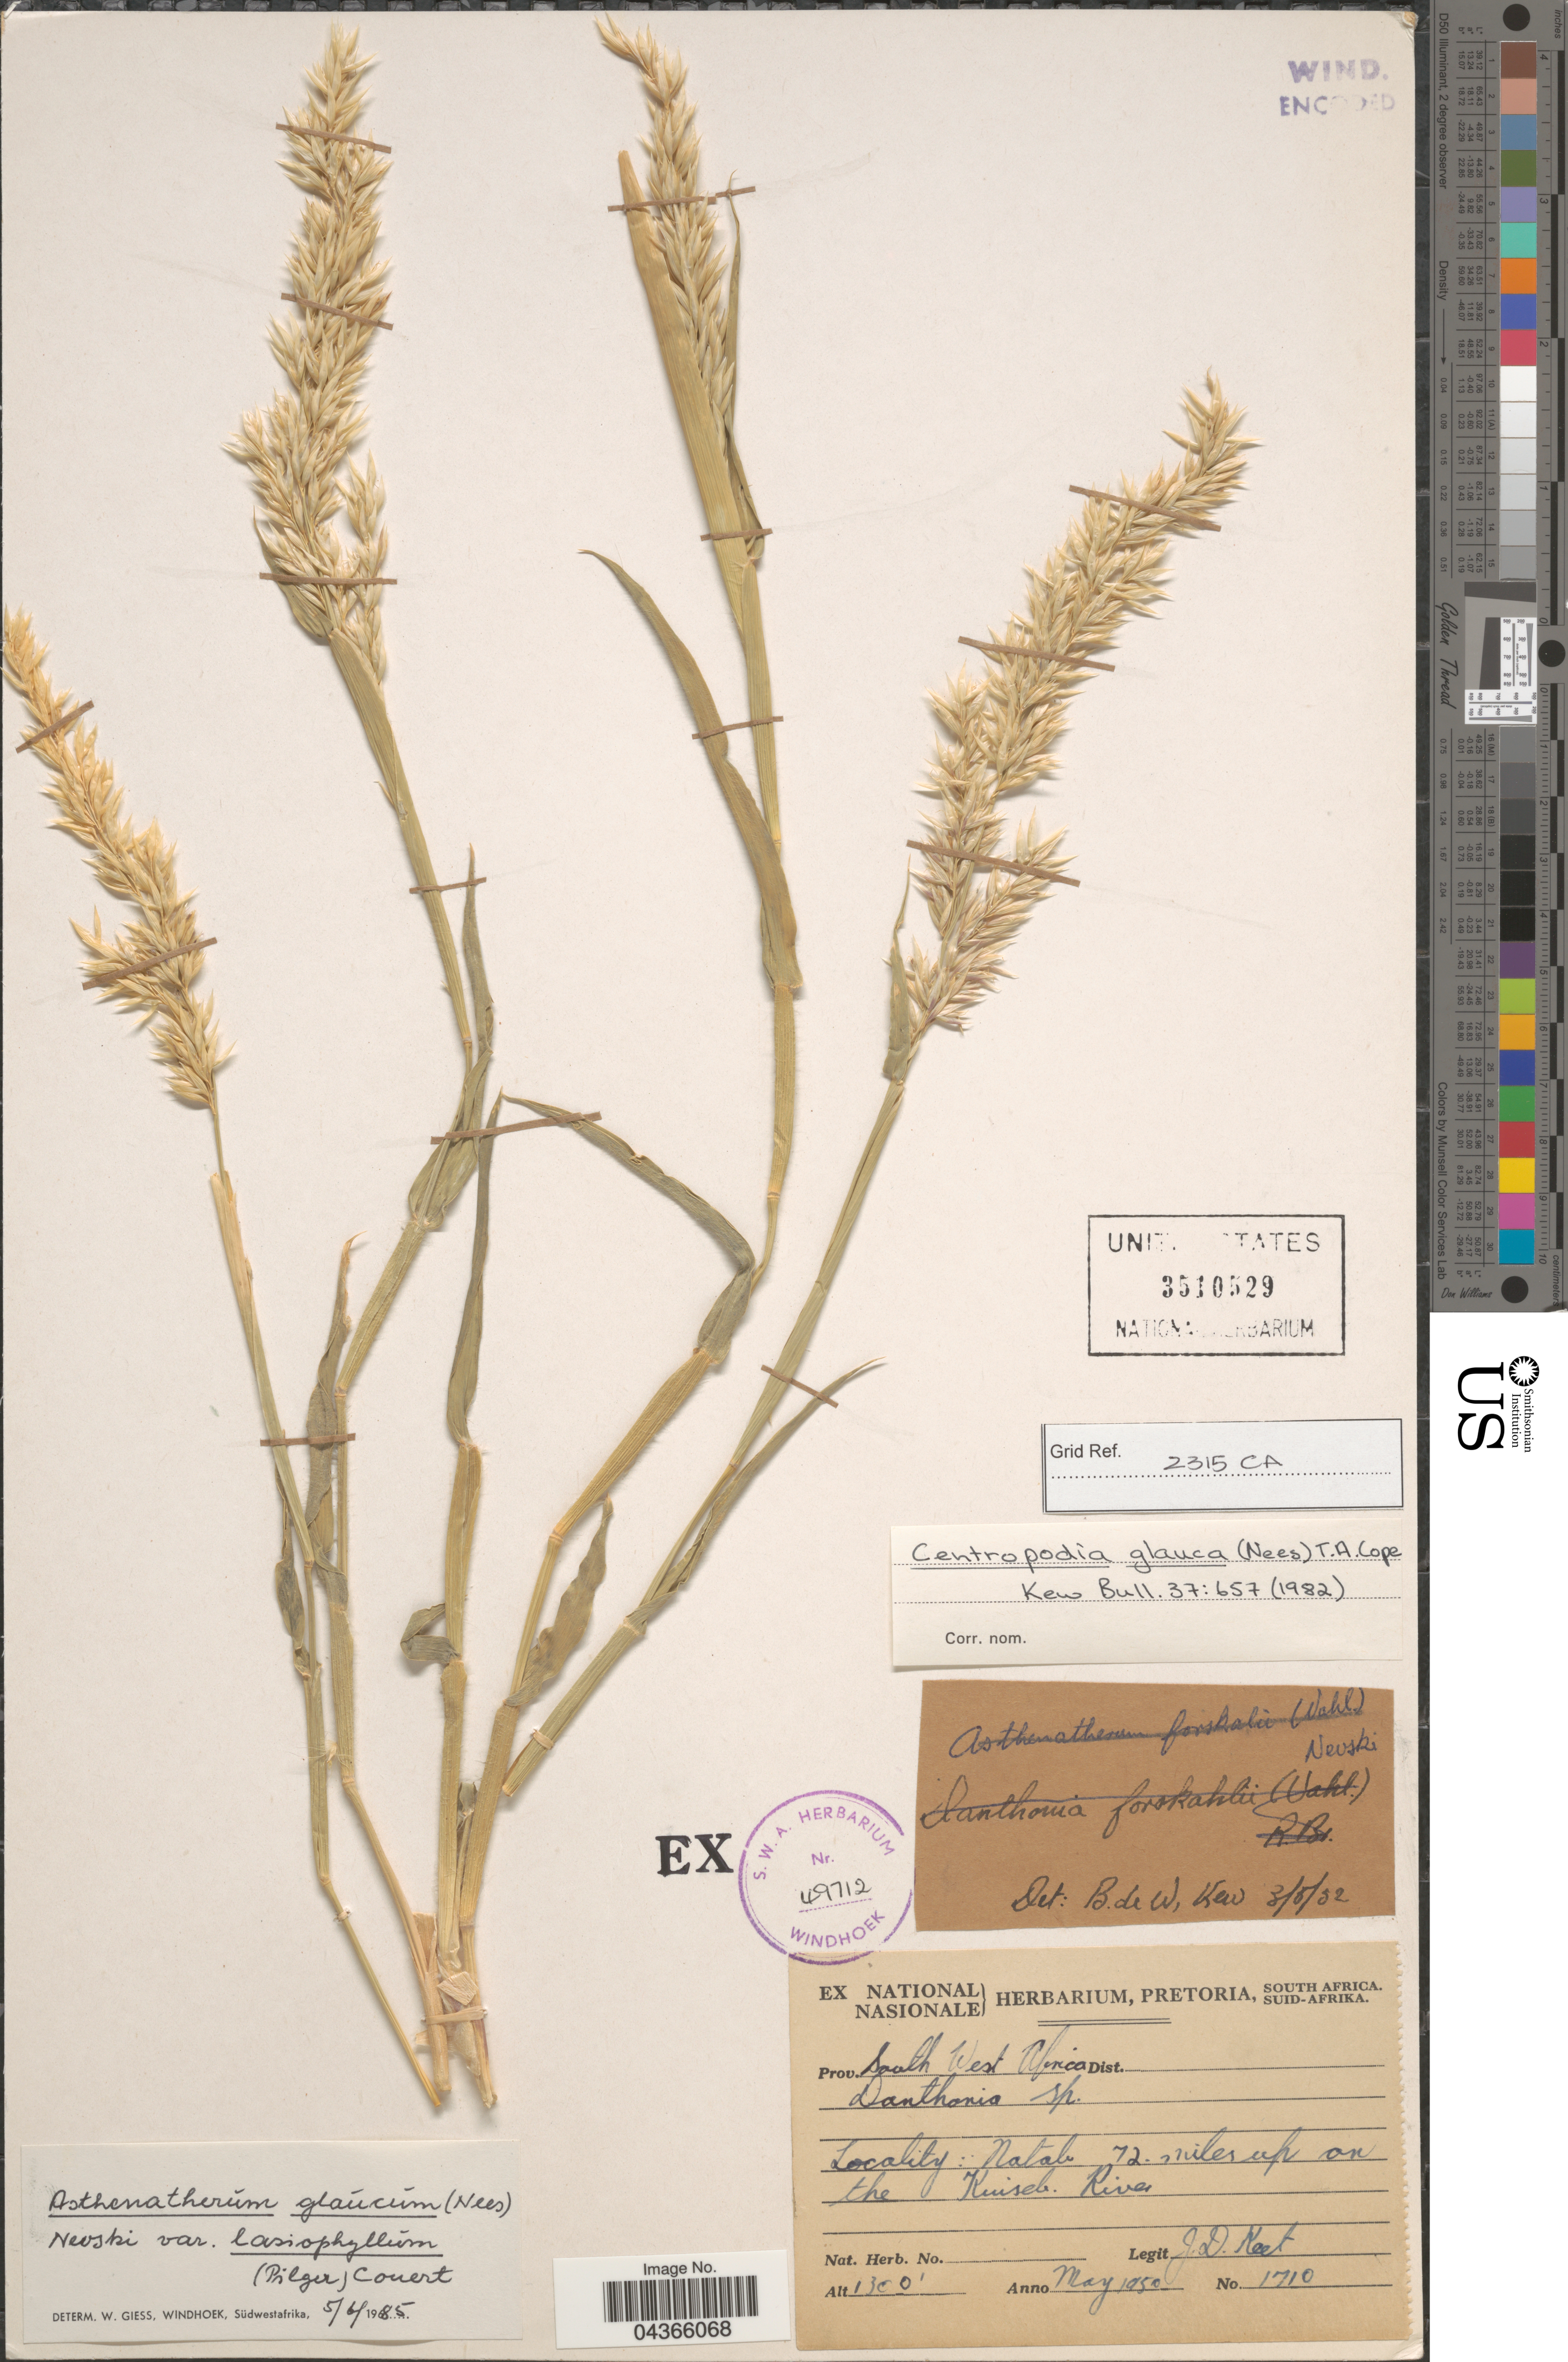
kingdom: Plantae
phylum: Tracheophyta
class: Liliopsida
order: Poales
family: Poaceae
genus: Centropodia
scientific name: Centropodia glauca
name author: (Nees) Cope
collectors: J. Keet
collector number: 1710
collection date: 1950-05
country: South Africa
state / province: KwaZulu-Natal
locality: Prov. South West Africa. Natal, 72 miles up the Kuiseb. River.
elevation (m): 396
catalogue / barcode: US 3510529